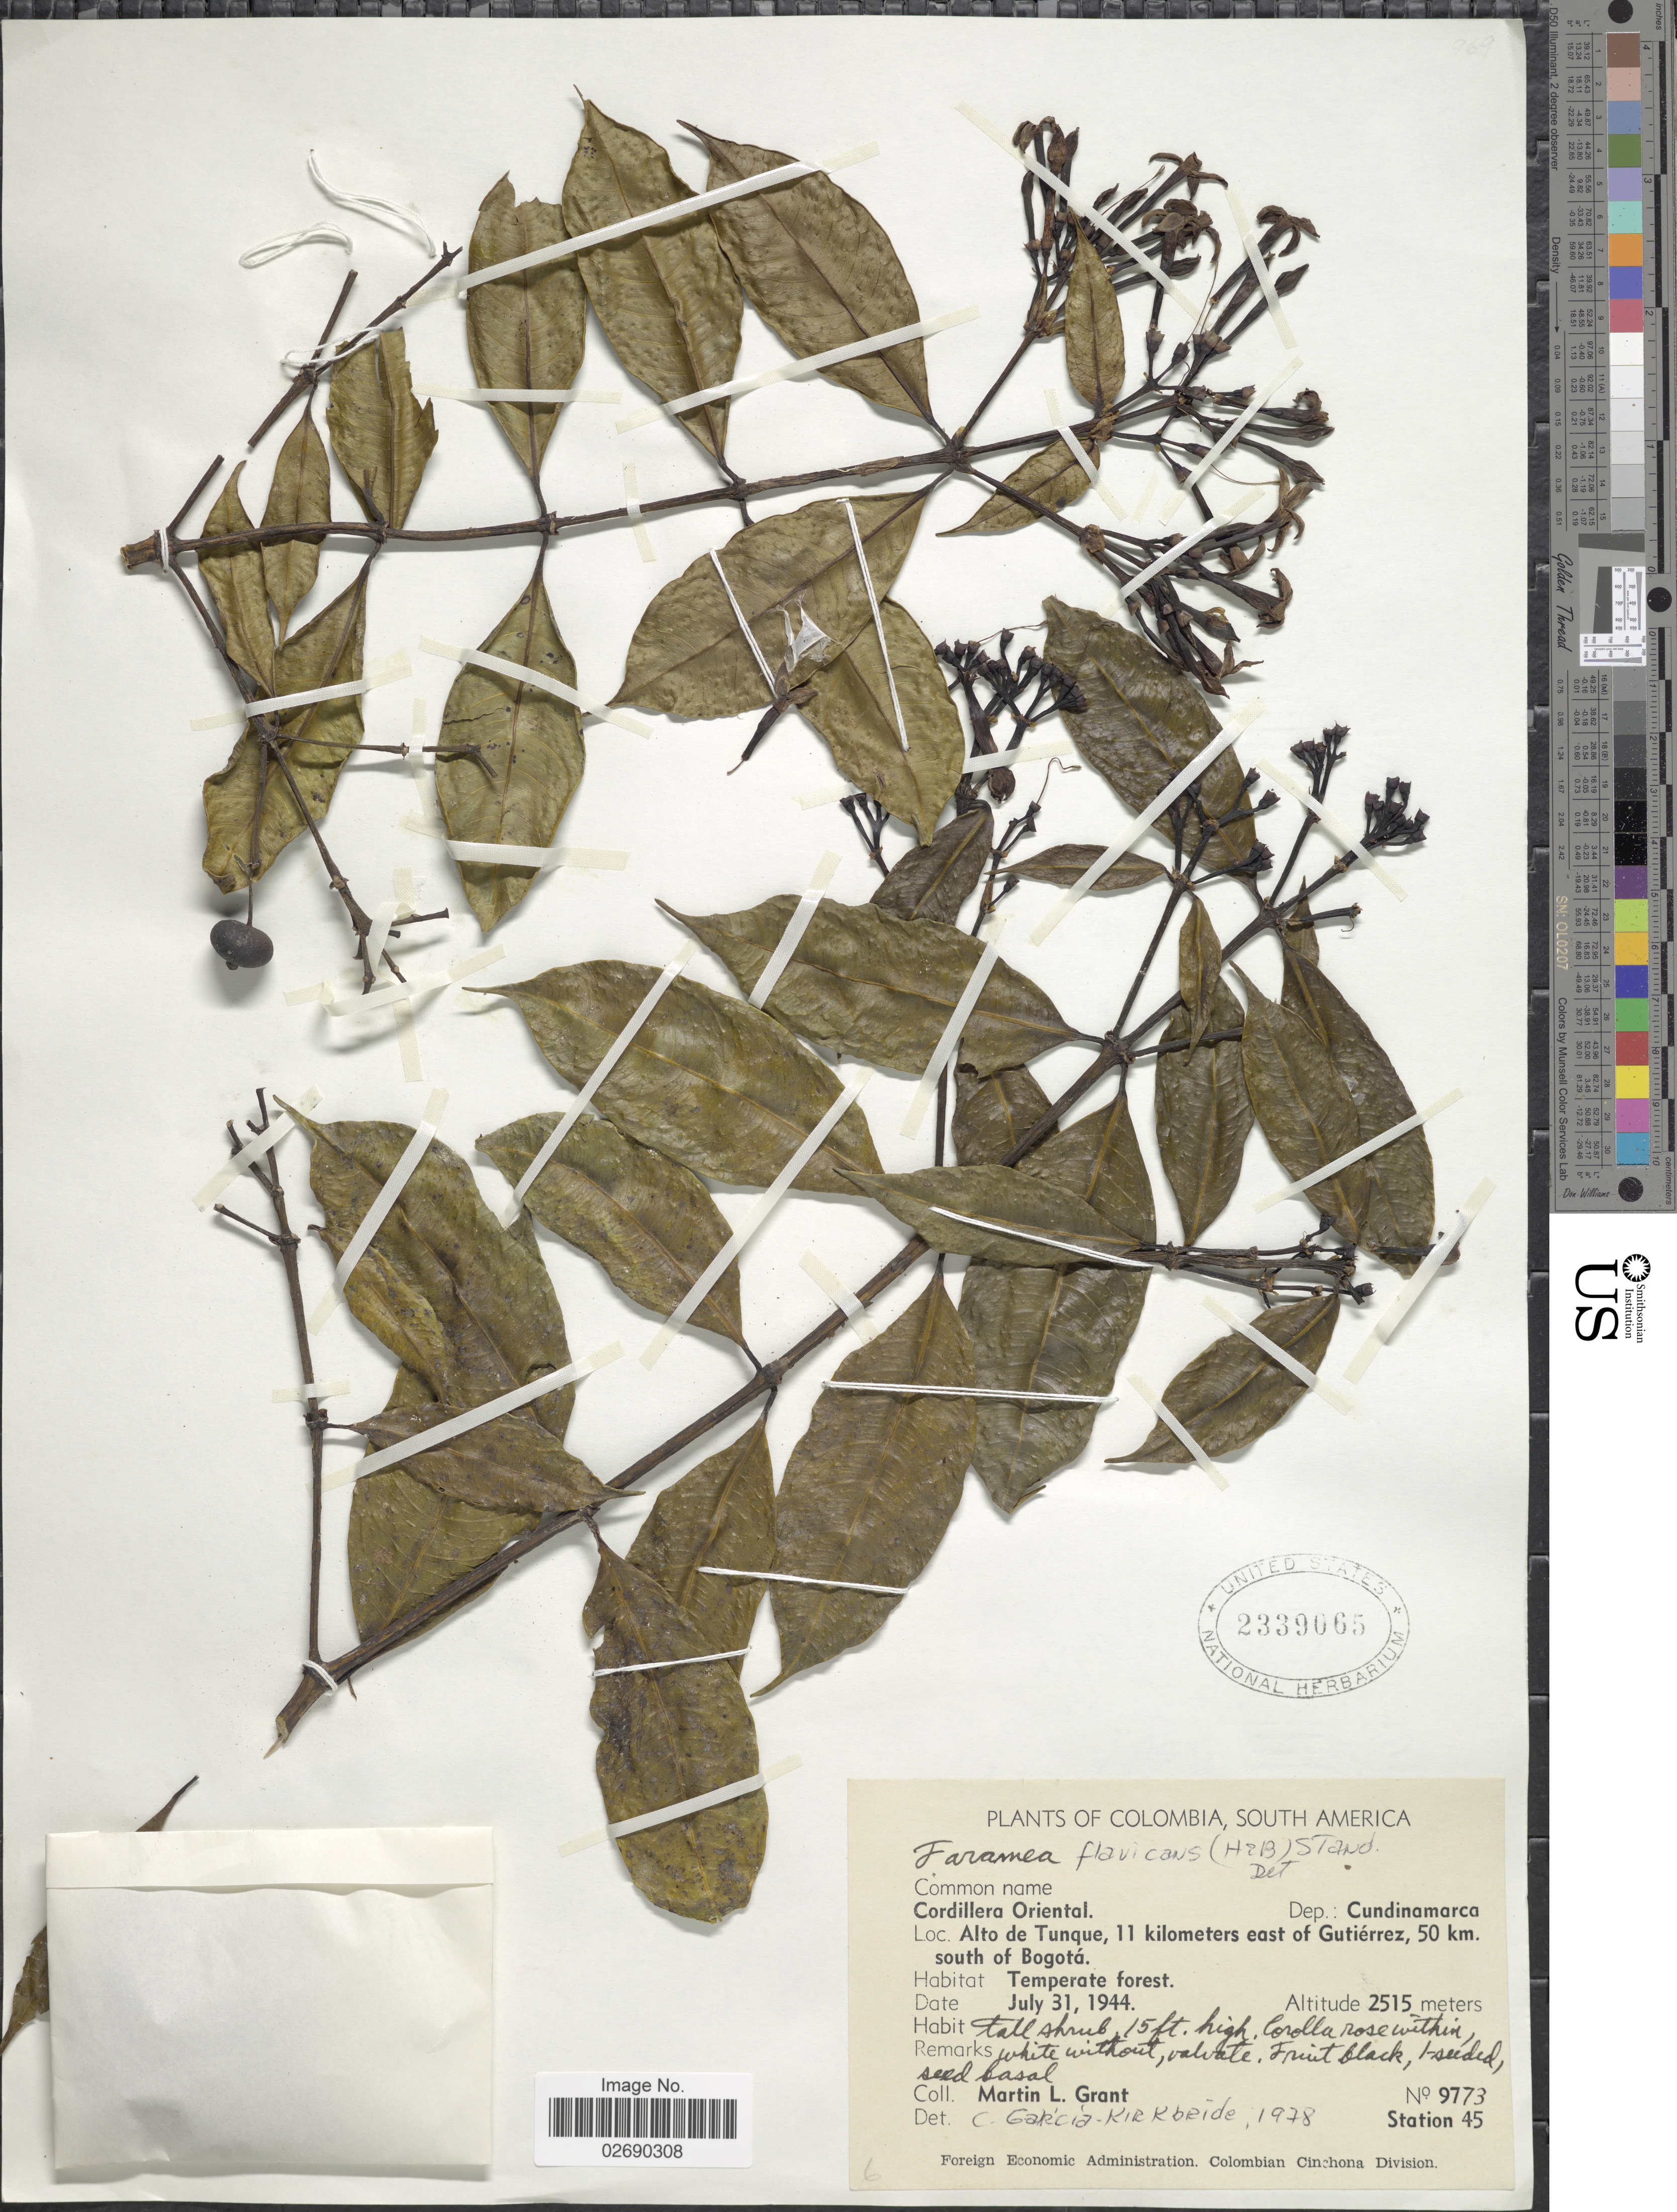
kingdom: Plantae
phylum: Tracheophyta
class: Magnoliopsida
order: Gentianales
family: Rubiaceae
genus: Faramea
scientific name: Faramea flavicans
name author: (Roem. & Schult.) Standl.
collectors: M. L. Grant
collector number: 9773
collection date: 1944-07-31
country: Colombia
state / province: Cundinamarca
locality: Cordillera Oriental, Dep. Cundinamarca, Alto de Tunque, 11 kilometers east of Gutiérrez, 50 km south of Bogotá, Temperate forest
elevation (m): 2515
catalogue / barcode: US 2339065